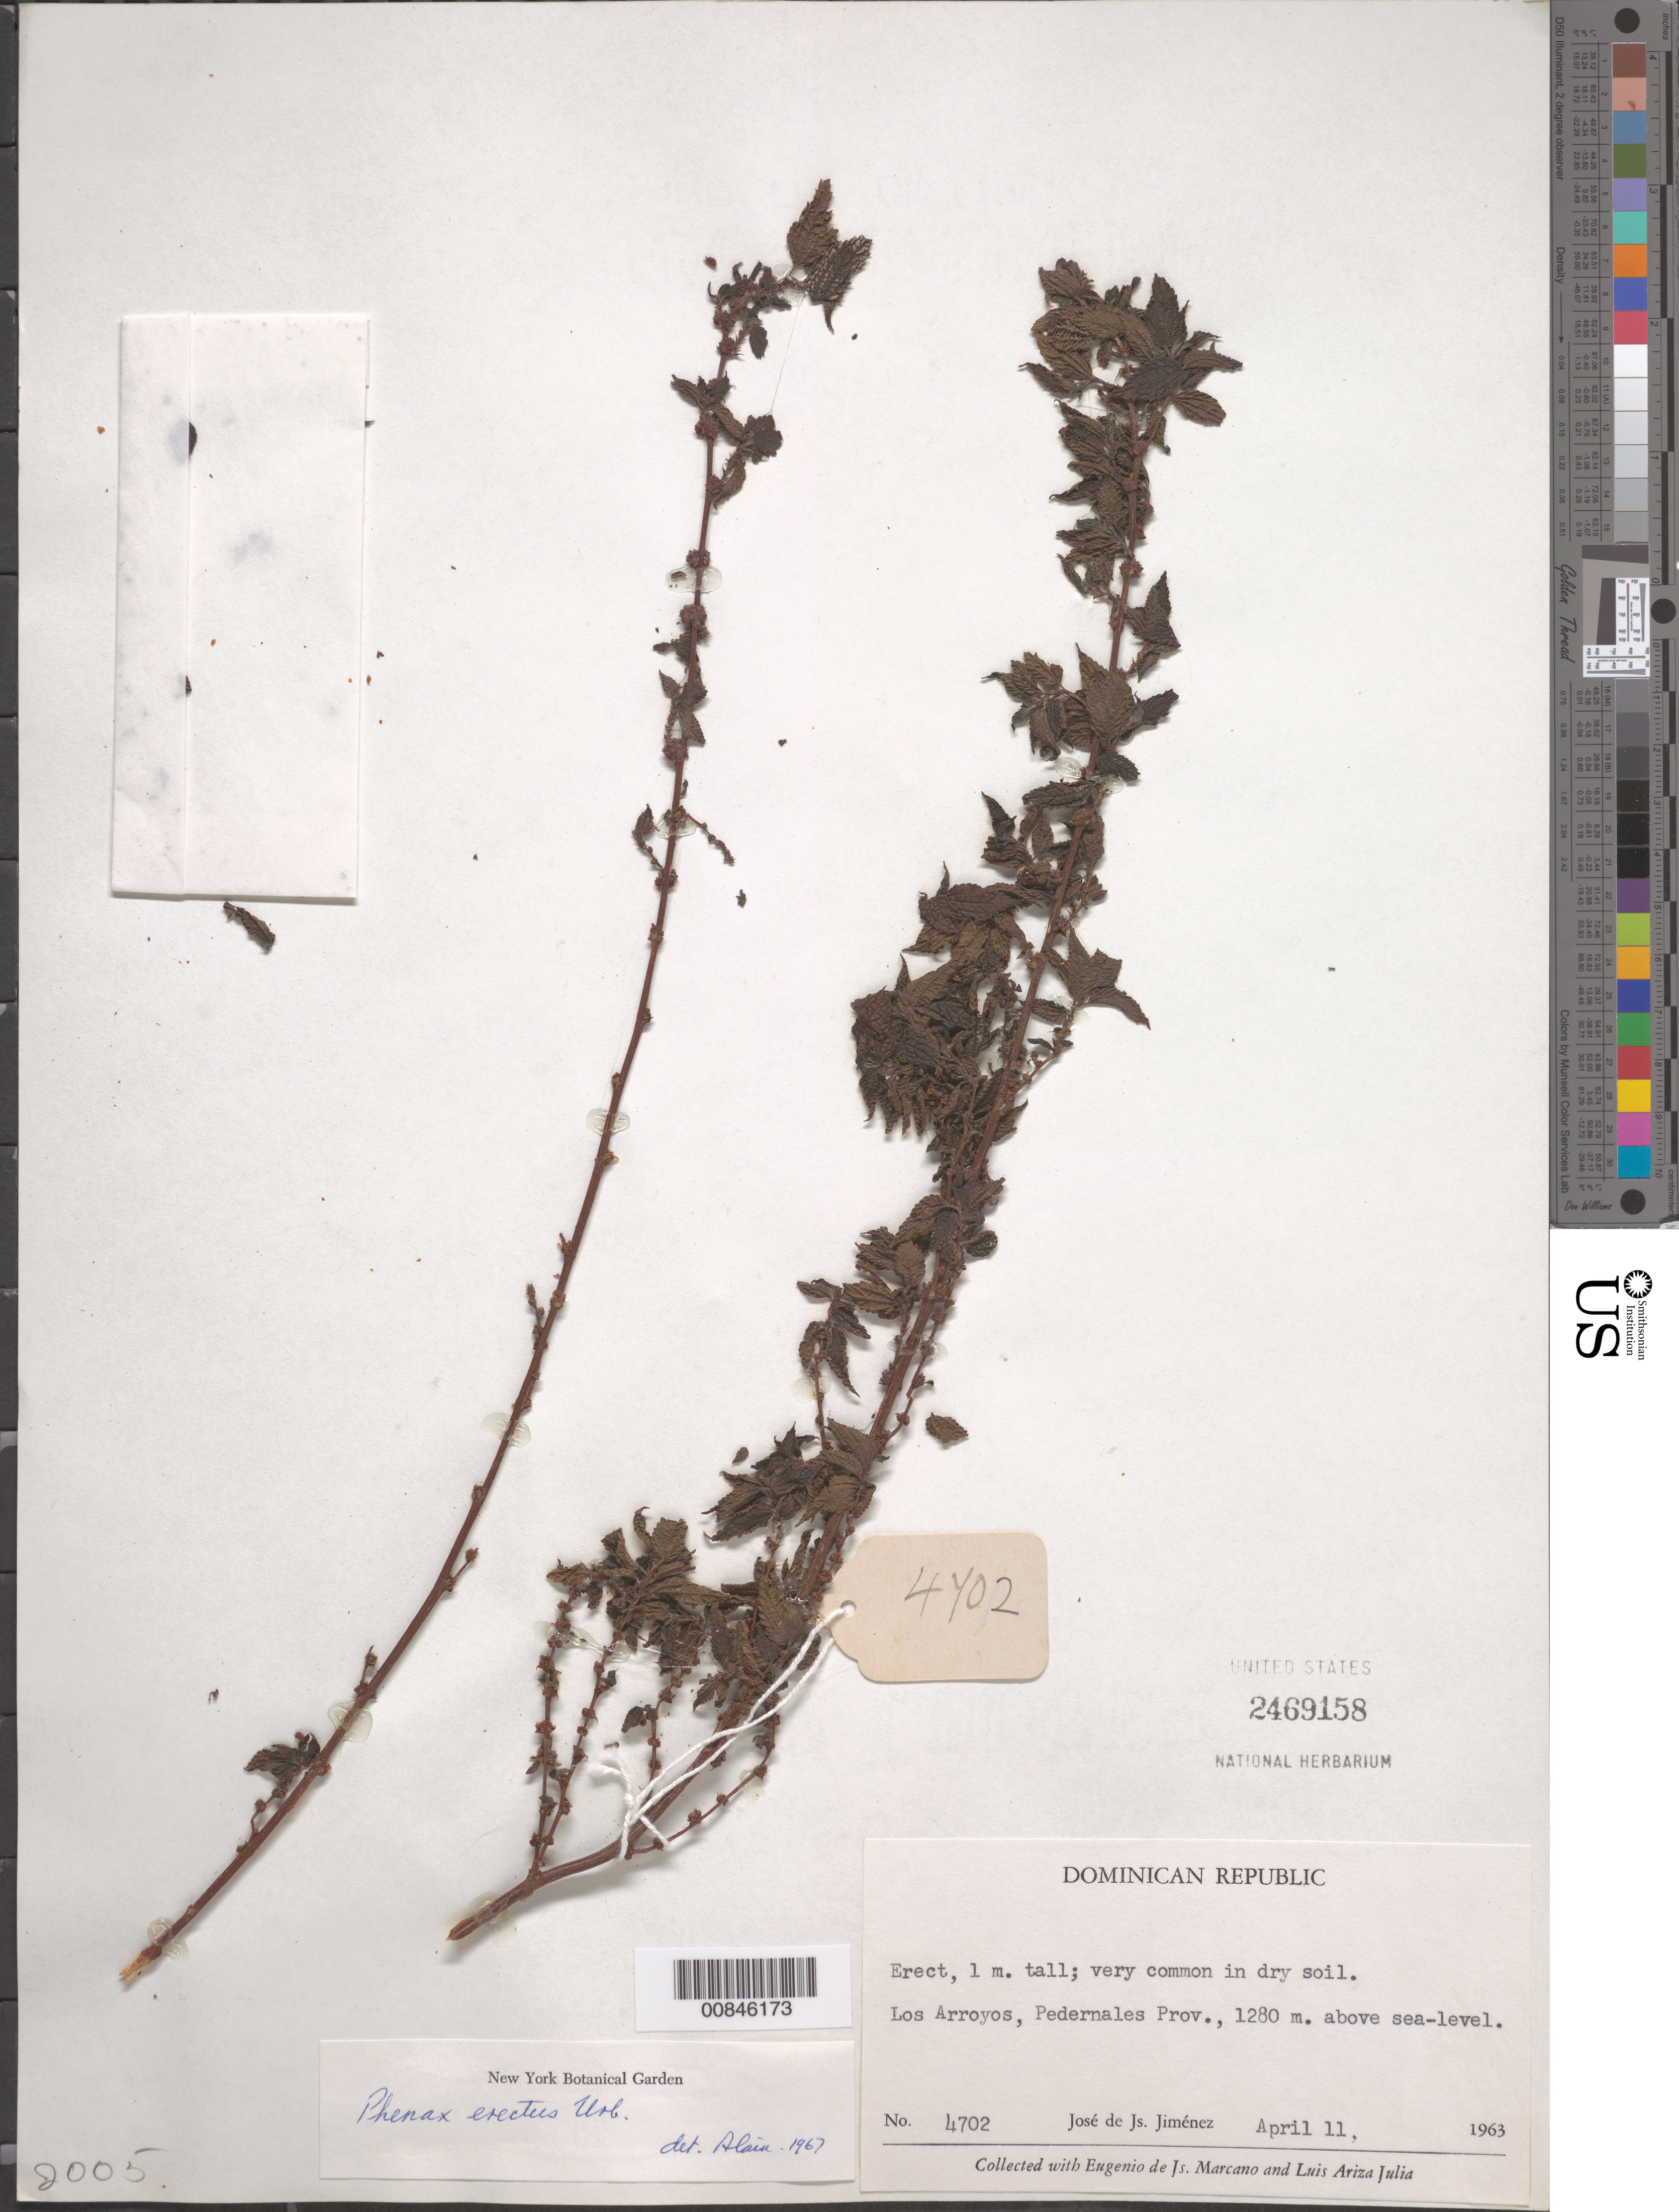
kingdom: Plantae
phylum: Tracheophyta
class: Magnoliopsida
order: Rosales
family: Urticaceae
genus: Phenax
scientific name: Phenax erectus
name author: Urb.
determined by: Liogier, Alain H.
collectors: J. J. Jiménez, E. J. Marcano F. & L. Ariza-Julia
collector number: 4702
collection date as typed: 11 Apr 1963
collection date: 1963-04-11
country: Dominican Republic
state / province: Pedernales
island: Hispaniola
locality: Los Arroyos.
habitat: Dry soil.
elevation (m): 1280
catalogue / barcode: US 2469158